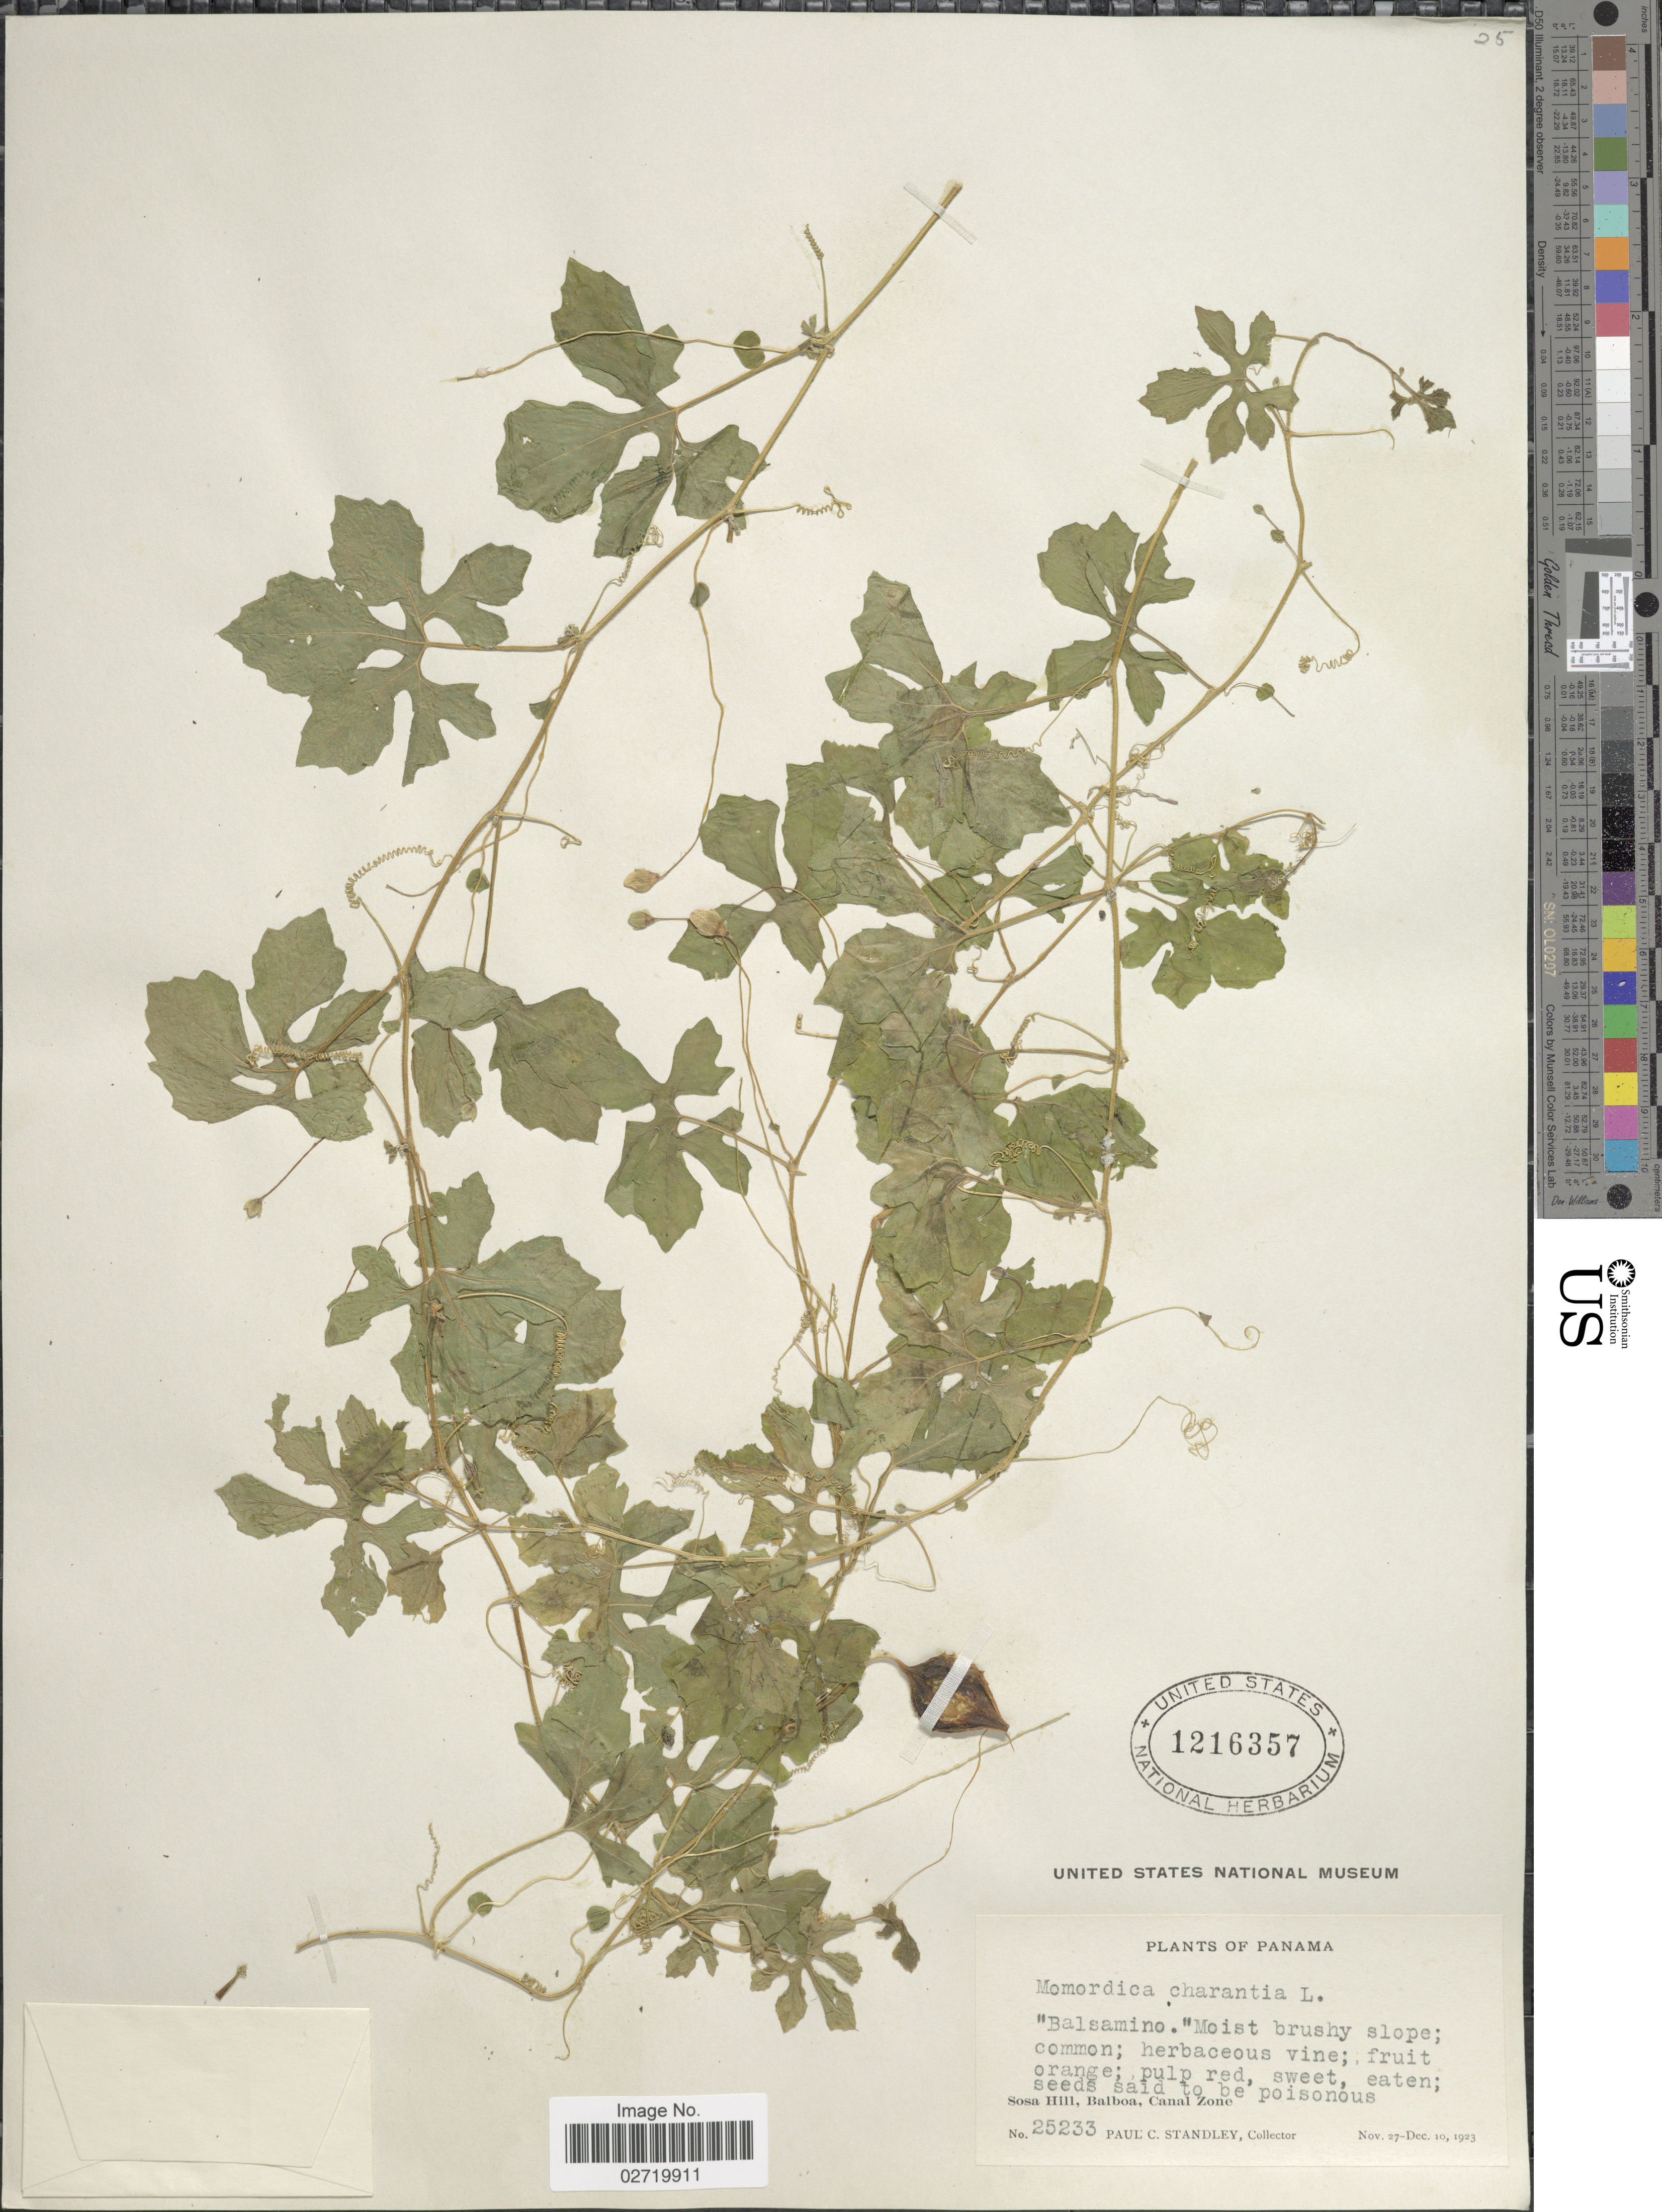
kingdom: Plantae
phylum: Tracheophyta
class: Magnoliopsida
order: Cucurbitales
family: Cucurbitaceae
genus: Momordica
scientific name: Momordica charantia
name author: L.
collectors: P. C. Standley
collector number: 25233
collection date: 1923-11-27/1923-12-10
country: Panama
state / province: Colón / Panamá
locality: Sosa Hill, Balboa, Canal Zone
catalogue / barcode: US 1216357